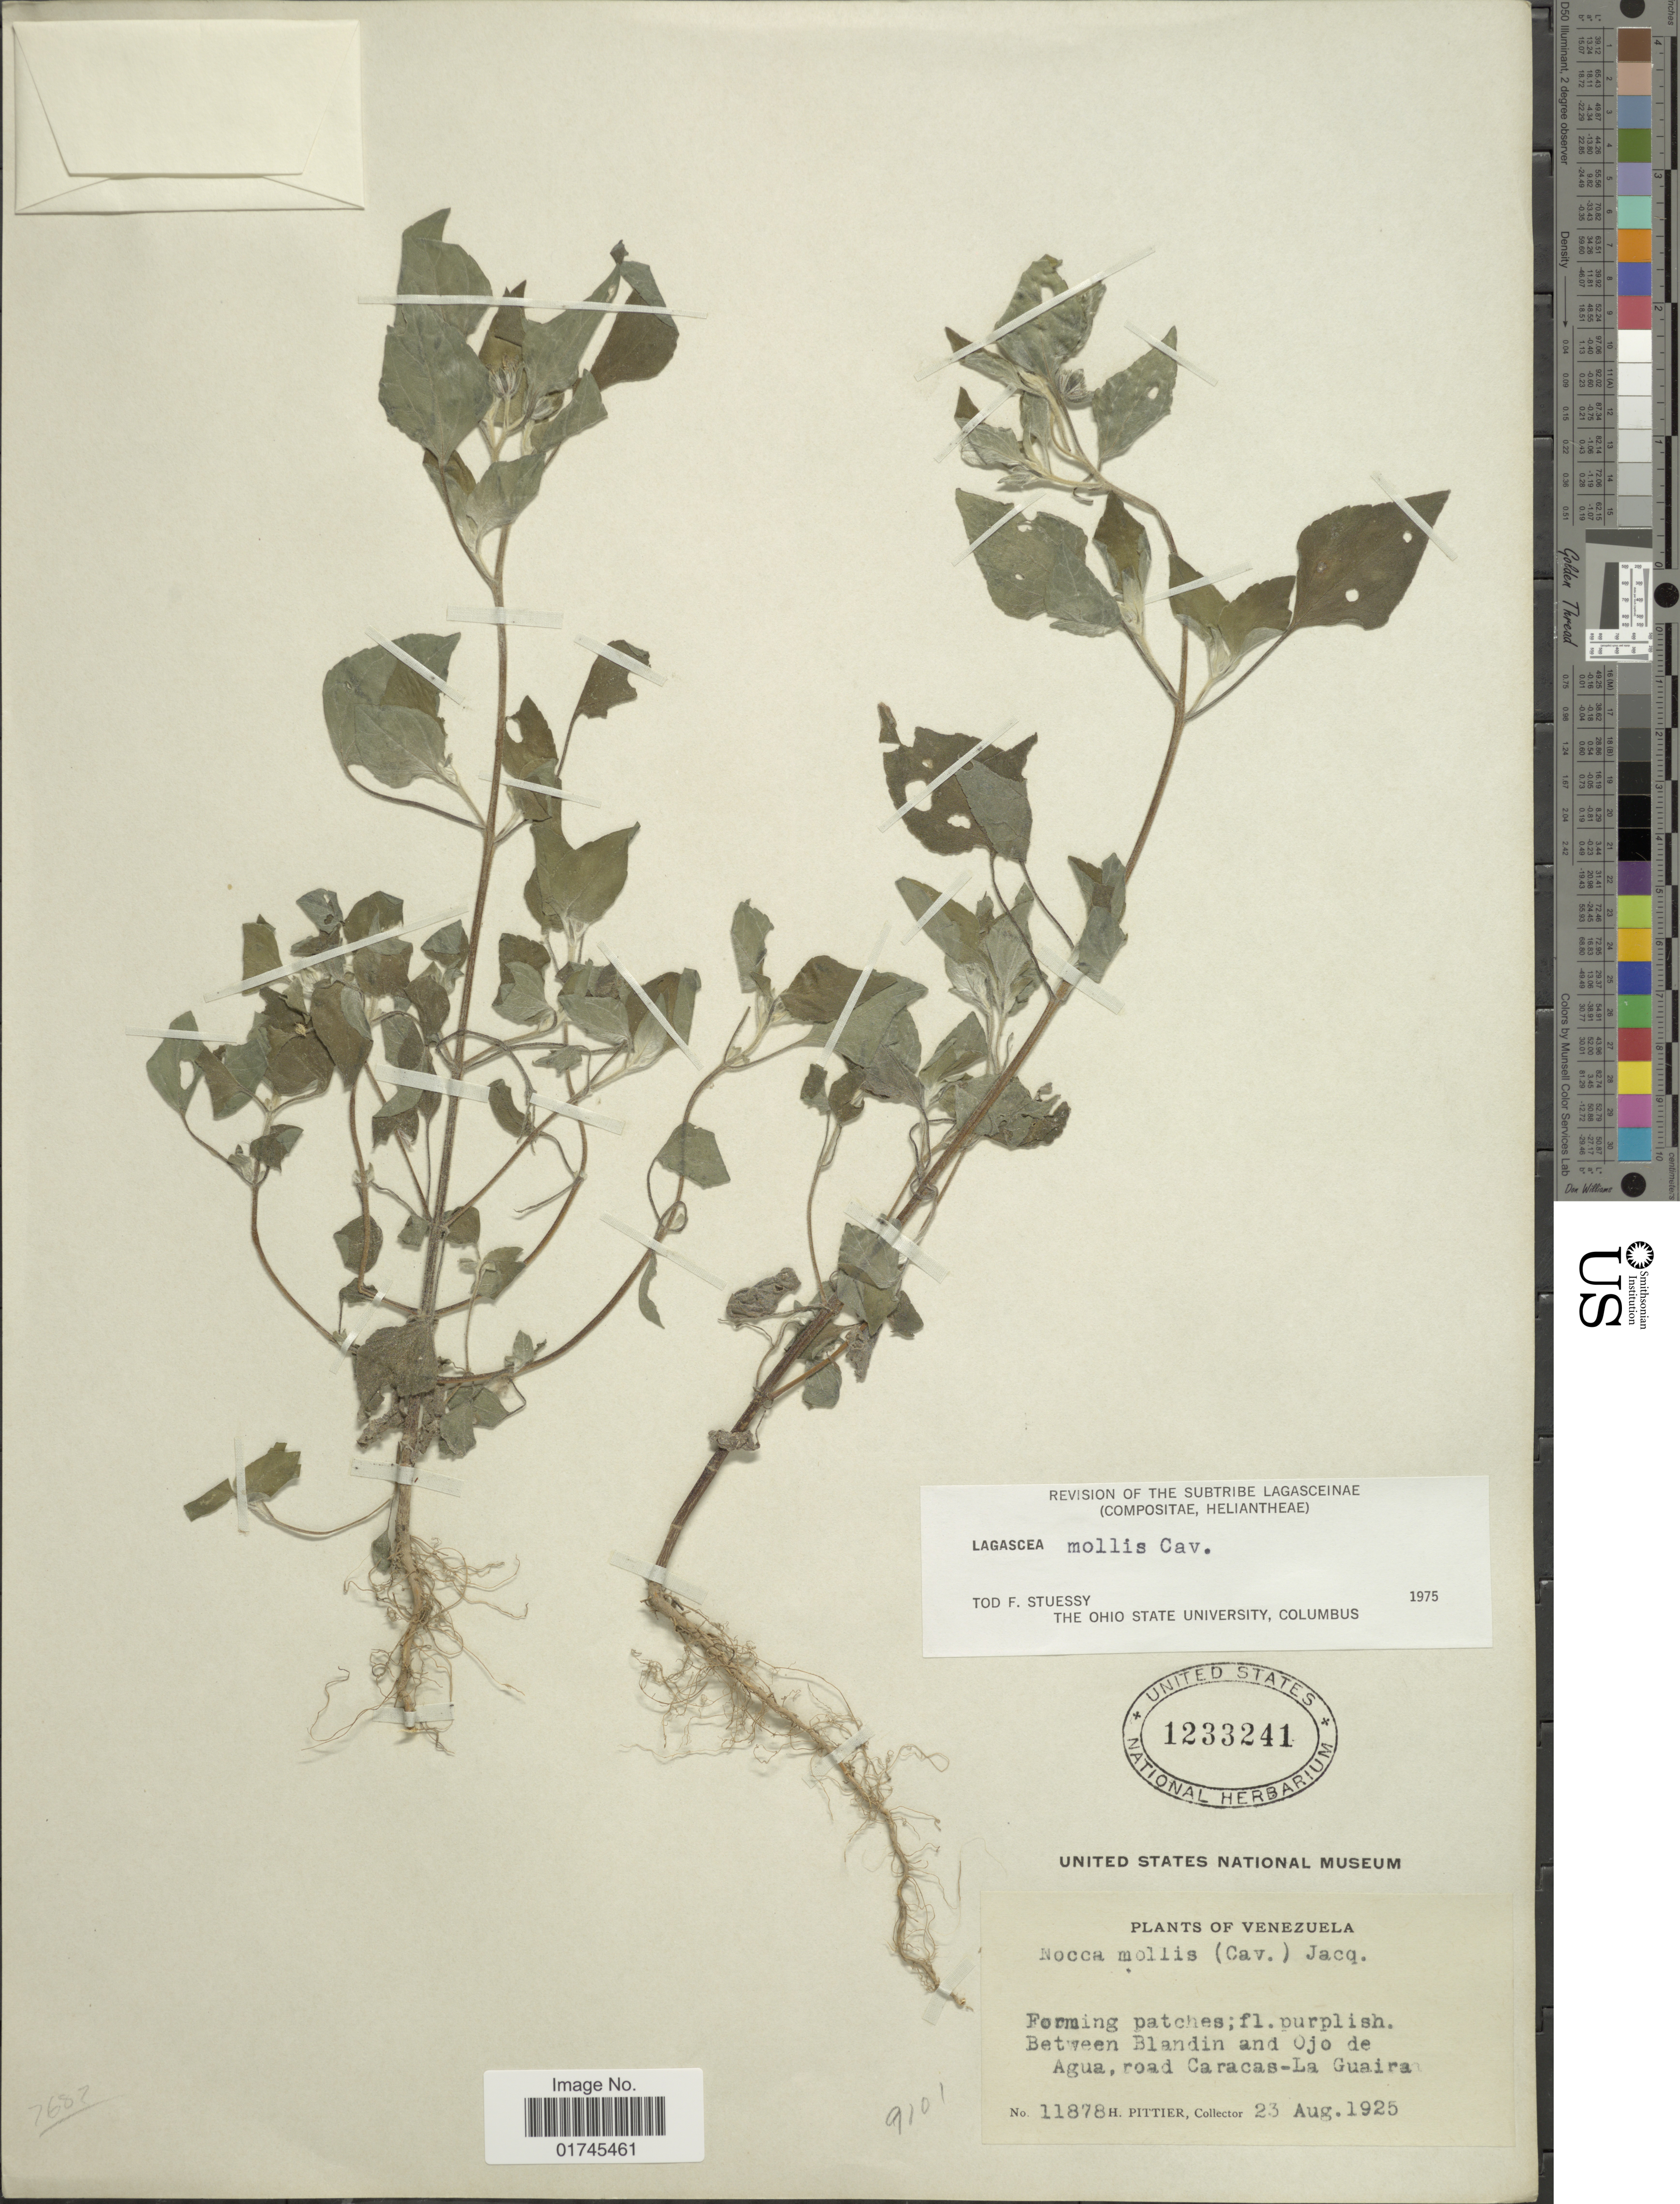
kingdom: Plantae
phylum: Tracheophyta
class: Magnoliopsida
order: Asterales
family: Asteraceae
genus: Lagascea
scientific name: Lagascea mollis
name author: Cav.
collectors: H. F. Pittier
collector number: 11878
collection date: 1925-08-23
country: Venezuela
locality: Between Blandin and Ojo de Agua, road Caracas-La Guaira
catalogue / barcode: US 1233241